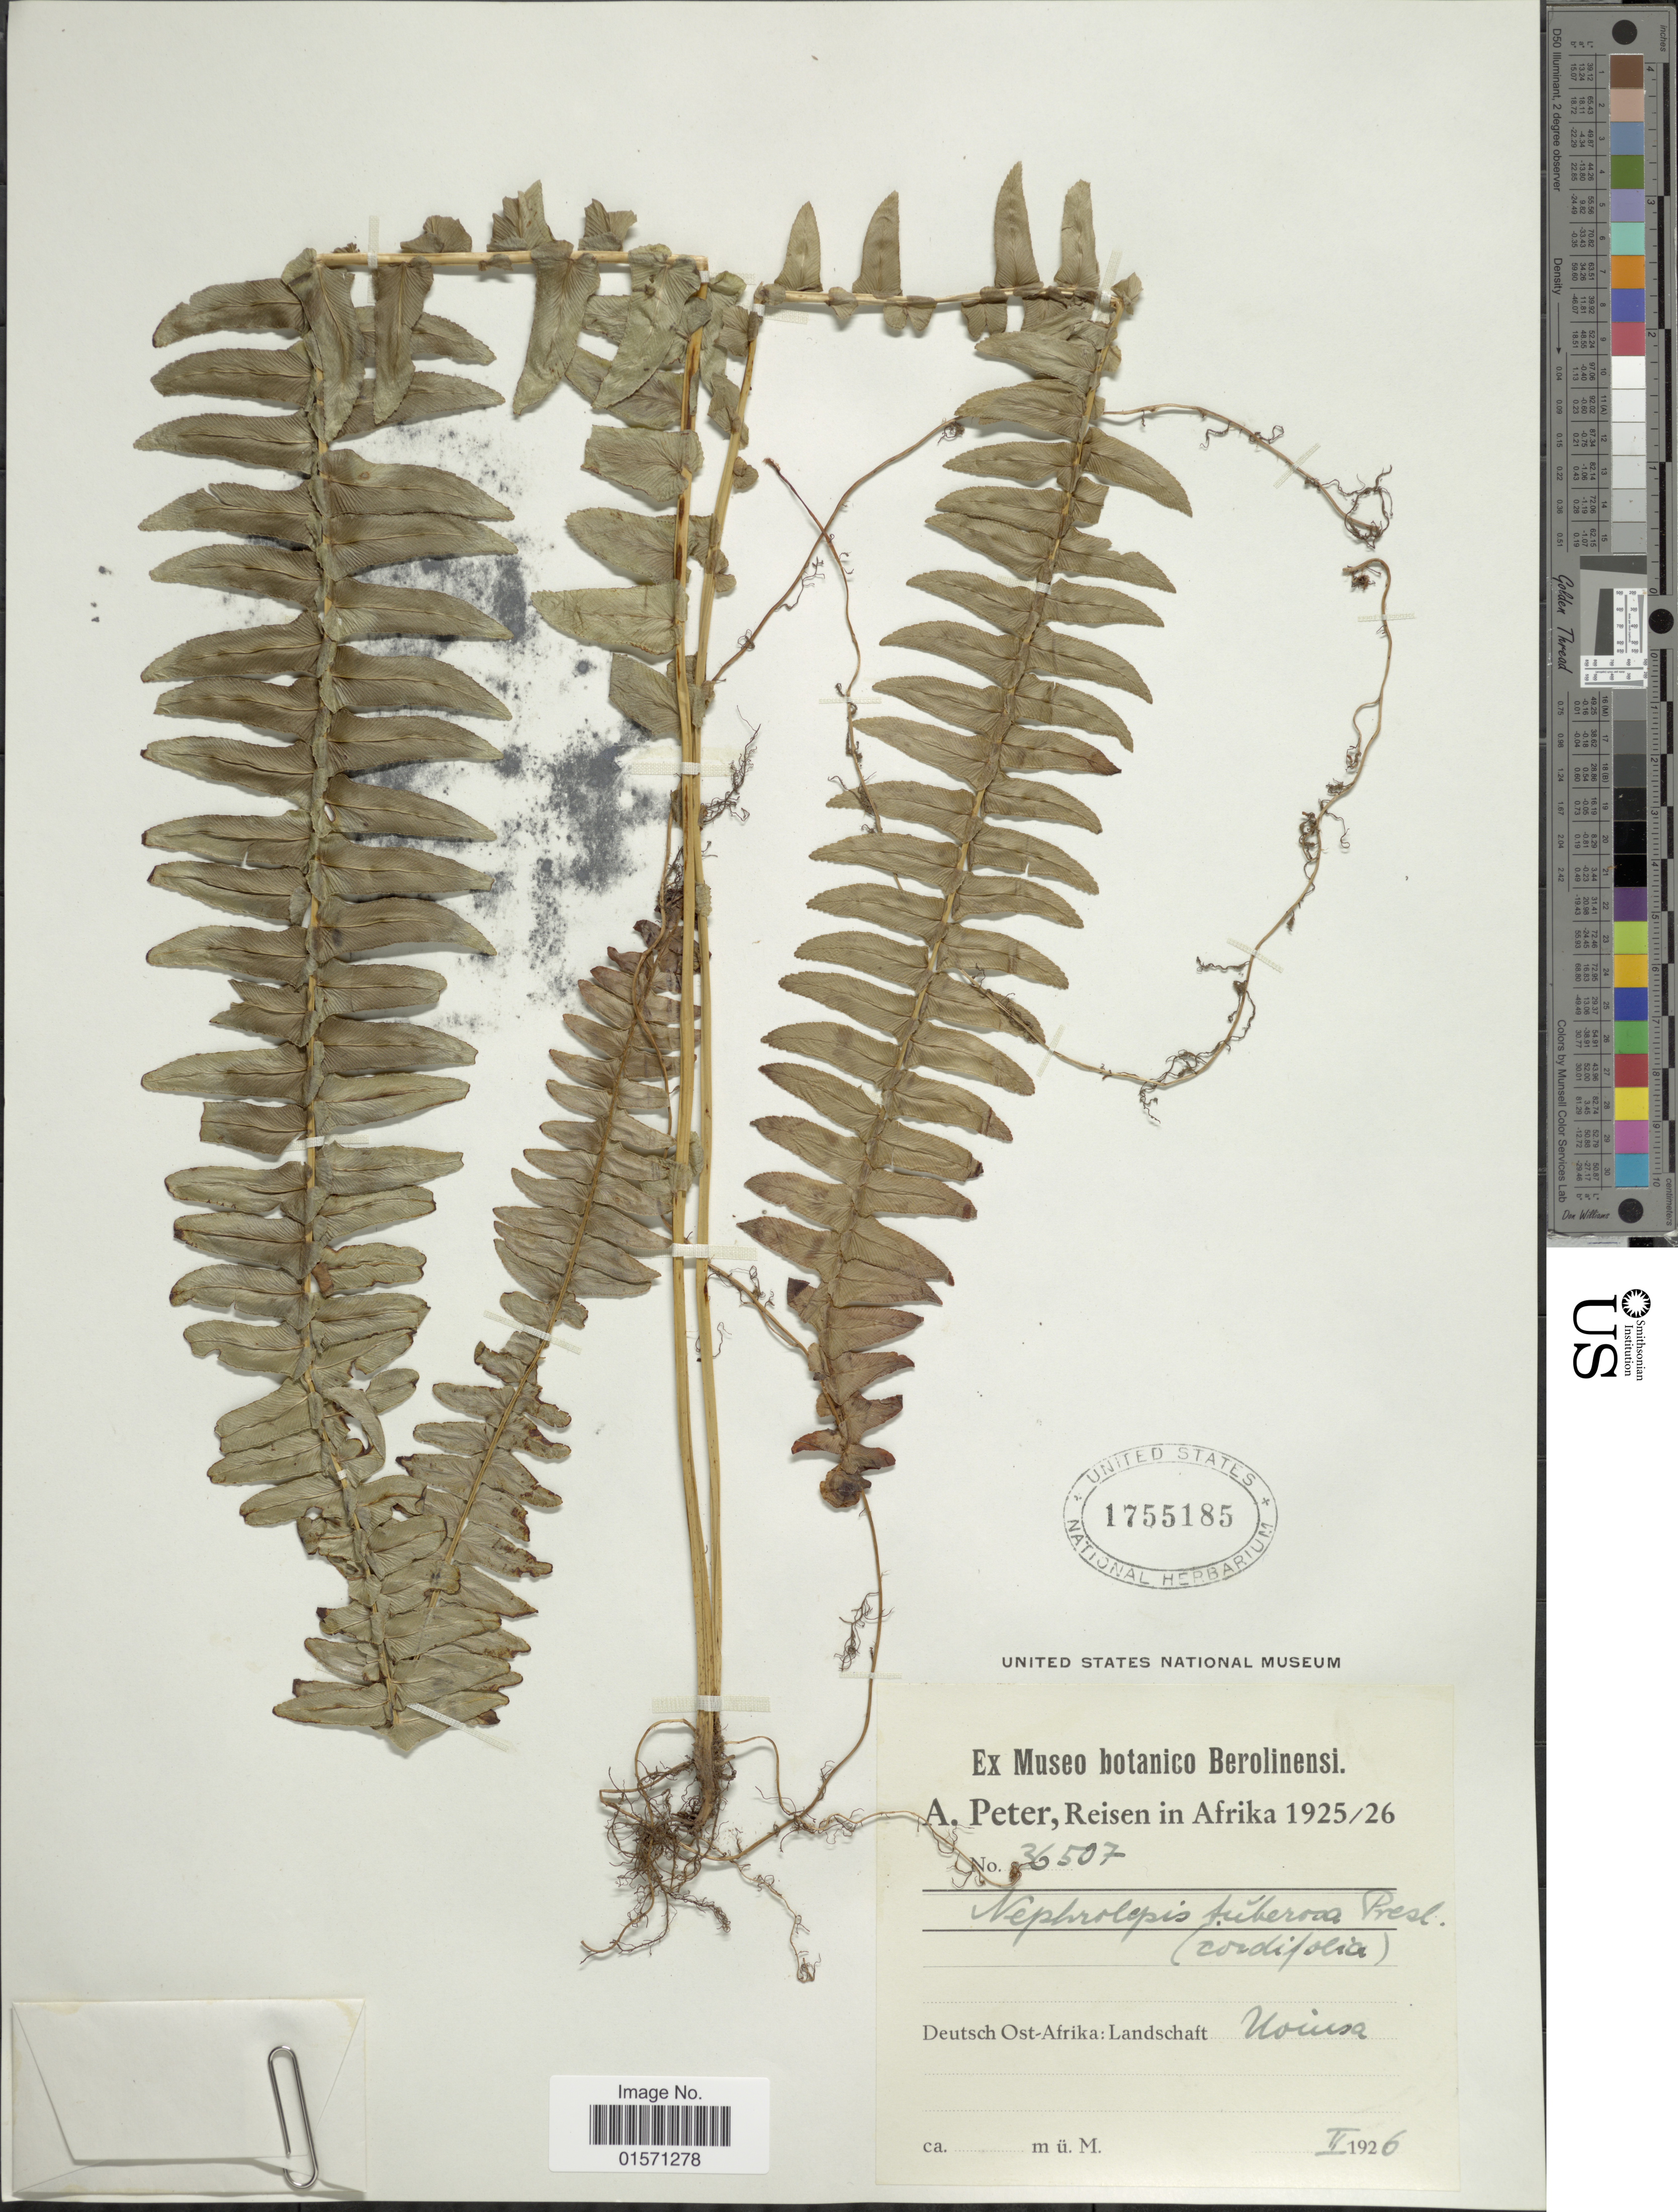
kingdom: Plantae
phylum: Tracheophyta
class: Polypodiopsida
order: Polypodiales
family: Nephrolepidaceae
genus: Nephrolepis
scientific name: Nephrolepis tuberosa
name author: (Willd.) C. Presl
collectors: A. Peter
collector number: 36507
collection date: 1926-02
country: Tanzania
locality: Afrika. Deutsch Ost-Afrika: Landschaft Uvinsa [interpreted]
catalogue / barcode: US 1755185